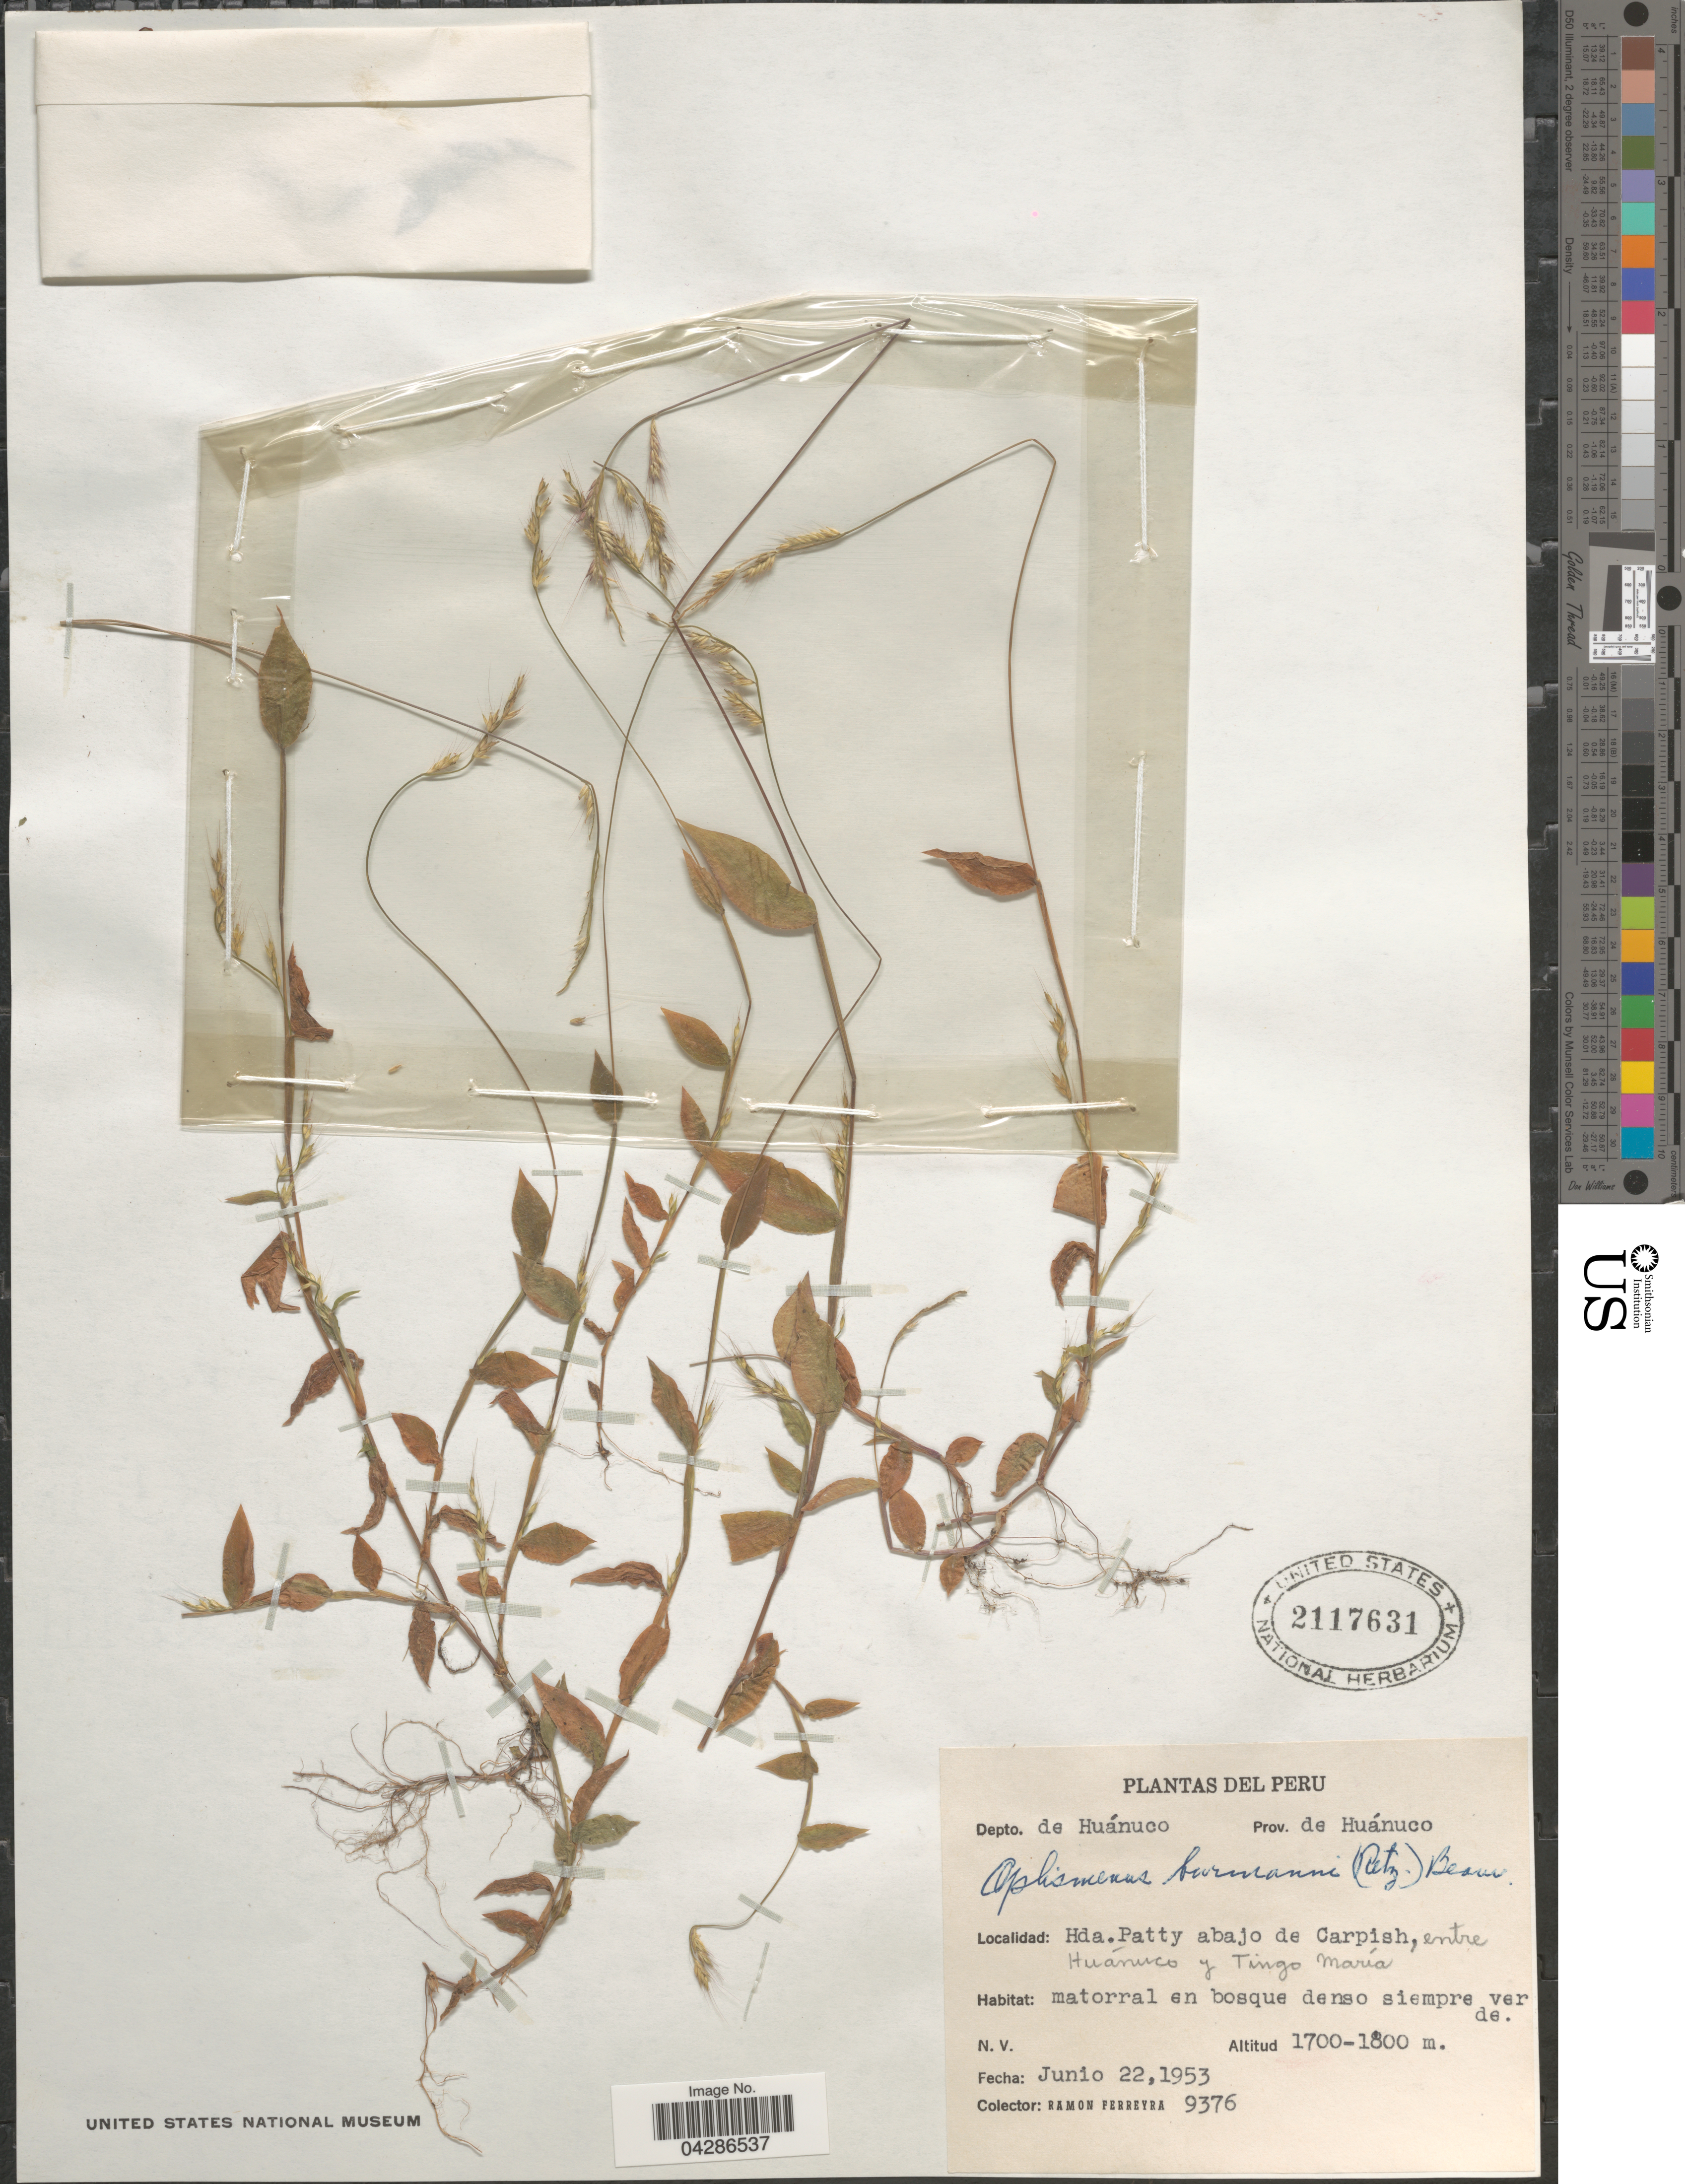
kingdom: Plantae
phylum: Tracheophyta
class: Liliopsida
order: Poales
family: Poaceae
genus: Oplismenus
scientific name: Oplismenus burmannii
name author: (Retz.) P. Beauv.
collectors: R. A. Ferreyra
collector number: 9376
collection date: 1953-06-22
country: Peru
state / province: Huánuco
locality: Depto. de Huánuco. Hda. Patty abajo de Carpish, entre Huánuco y Tingo María.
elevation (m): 1700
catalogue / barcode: US 2117631